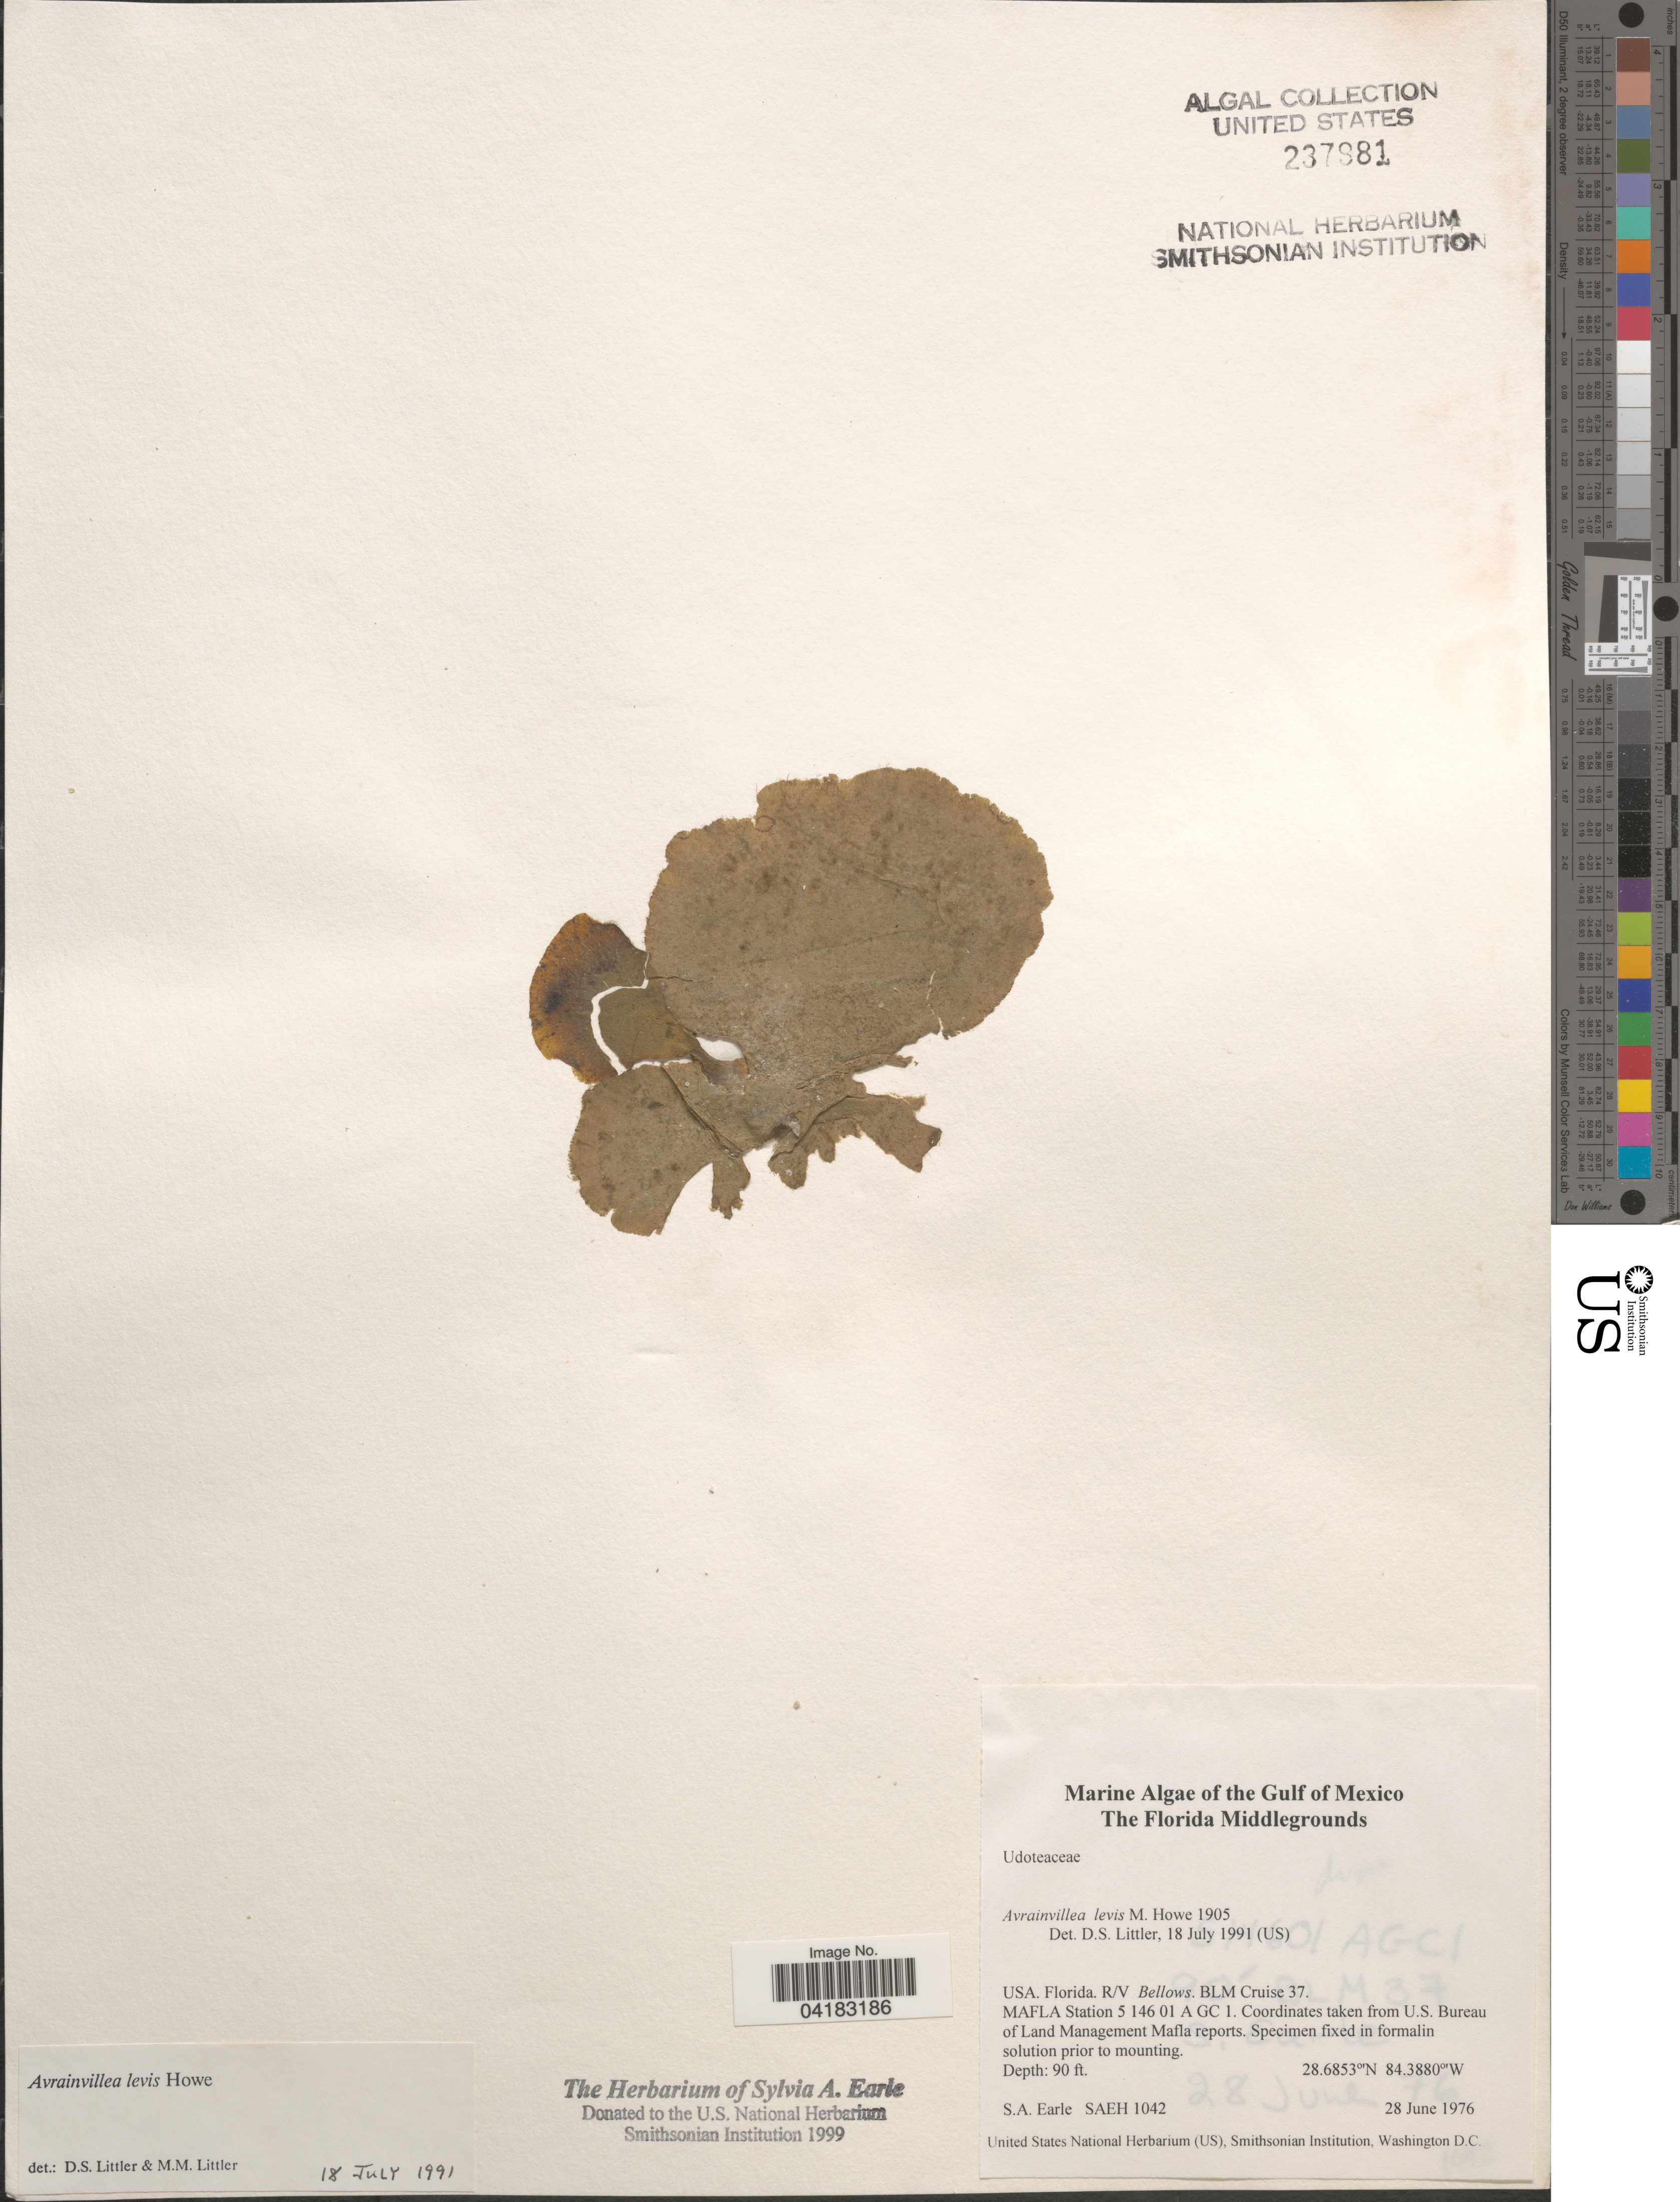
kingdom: Plantae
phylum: Chlorophyta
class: Ulvophyceae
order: Bryopsidales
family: Dichotomosiphonaceae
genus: Avrainvillea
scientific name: Avrainvillea levis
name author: M. Howe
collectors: S. A. Earle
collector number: SAEH1042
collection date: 1976-06-28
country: United States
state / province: Florida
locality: Gulf of Mexico. The Florida Middlegrounds. R/V Bellows. BLM Cruise 37. MAFLA Station 5 146 01 A GC 1.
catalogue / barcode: US 237981